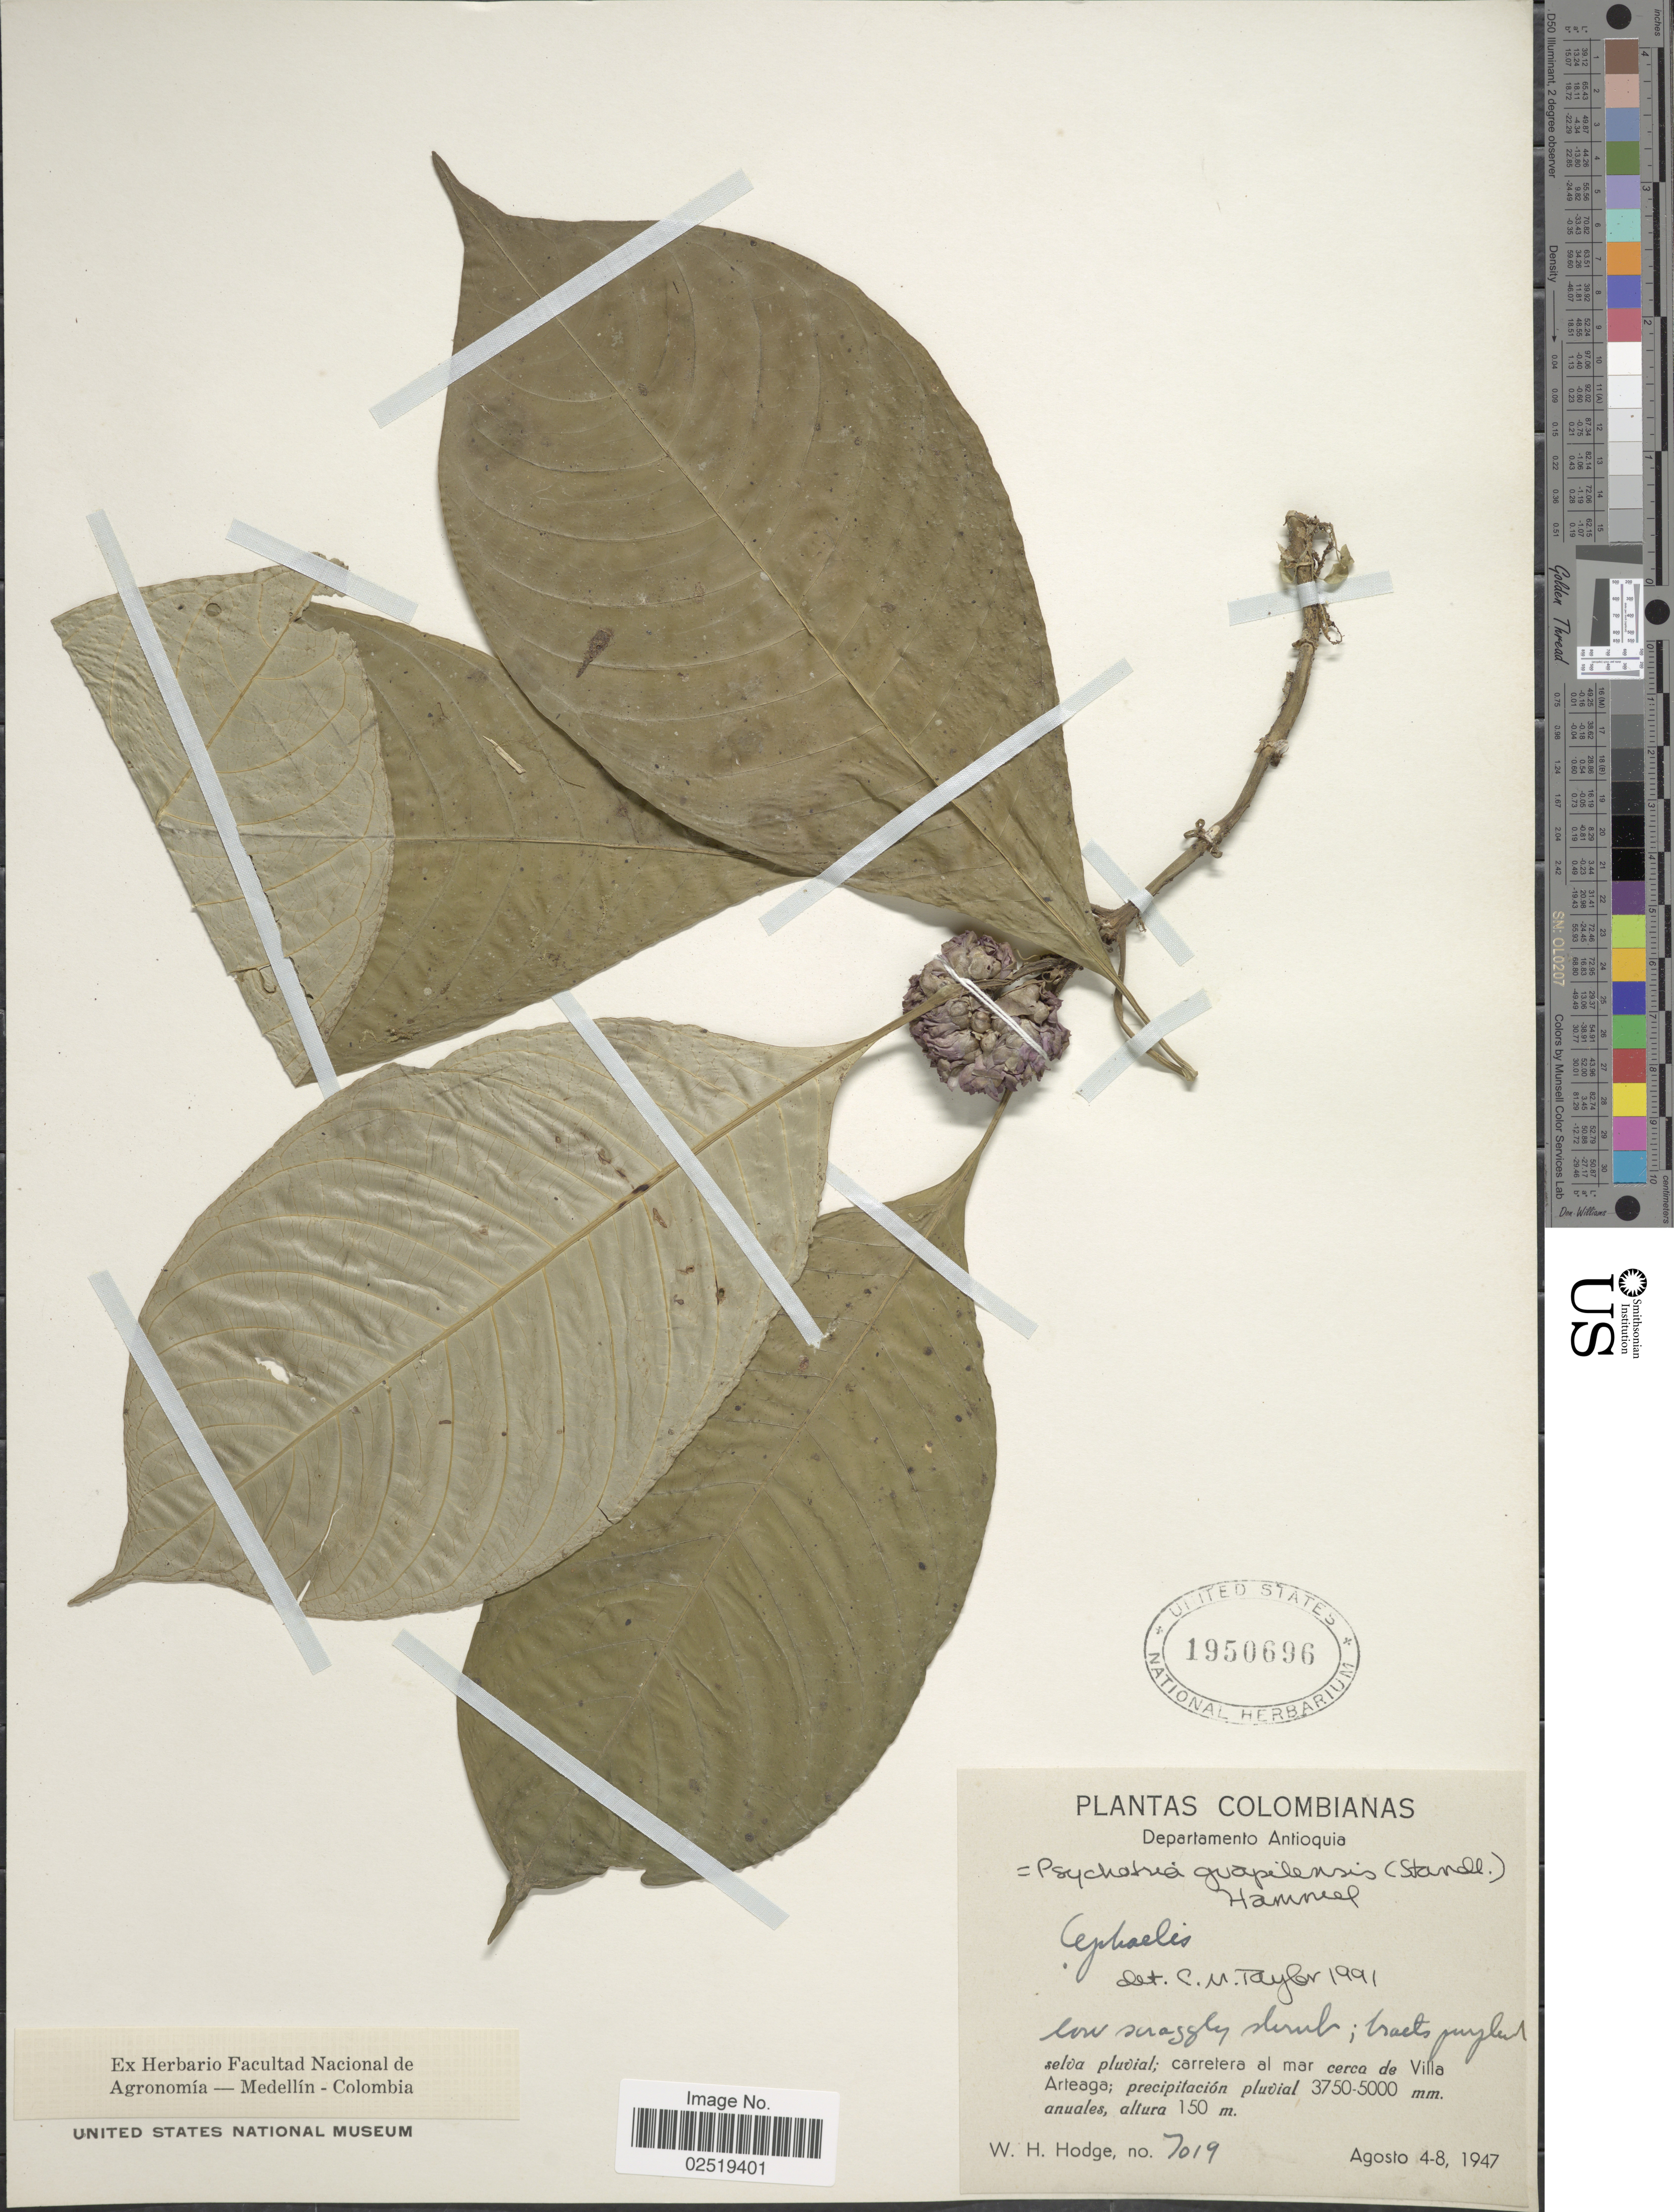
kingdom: Plantae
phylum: Tracheophyta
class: Magnoliopsida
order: Gentianales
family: Rubiaceae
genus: Psychotria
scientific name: Psychotria guapilensis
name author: (Standl.) Hammel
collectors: W. Hodge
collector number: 7019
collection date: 1947-08-04/1947-08-08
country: Colombia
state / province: Antioquia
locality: Colombianas, carretera al mar cerca de Villa Artega.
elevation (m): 150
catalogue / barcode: US 1950696